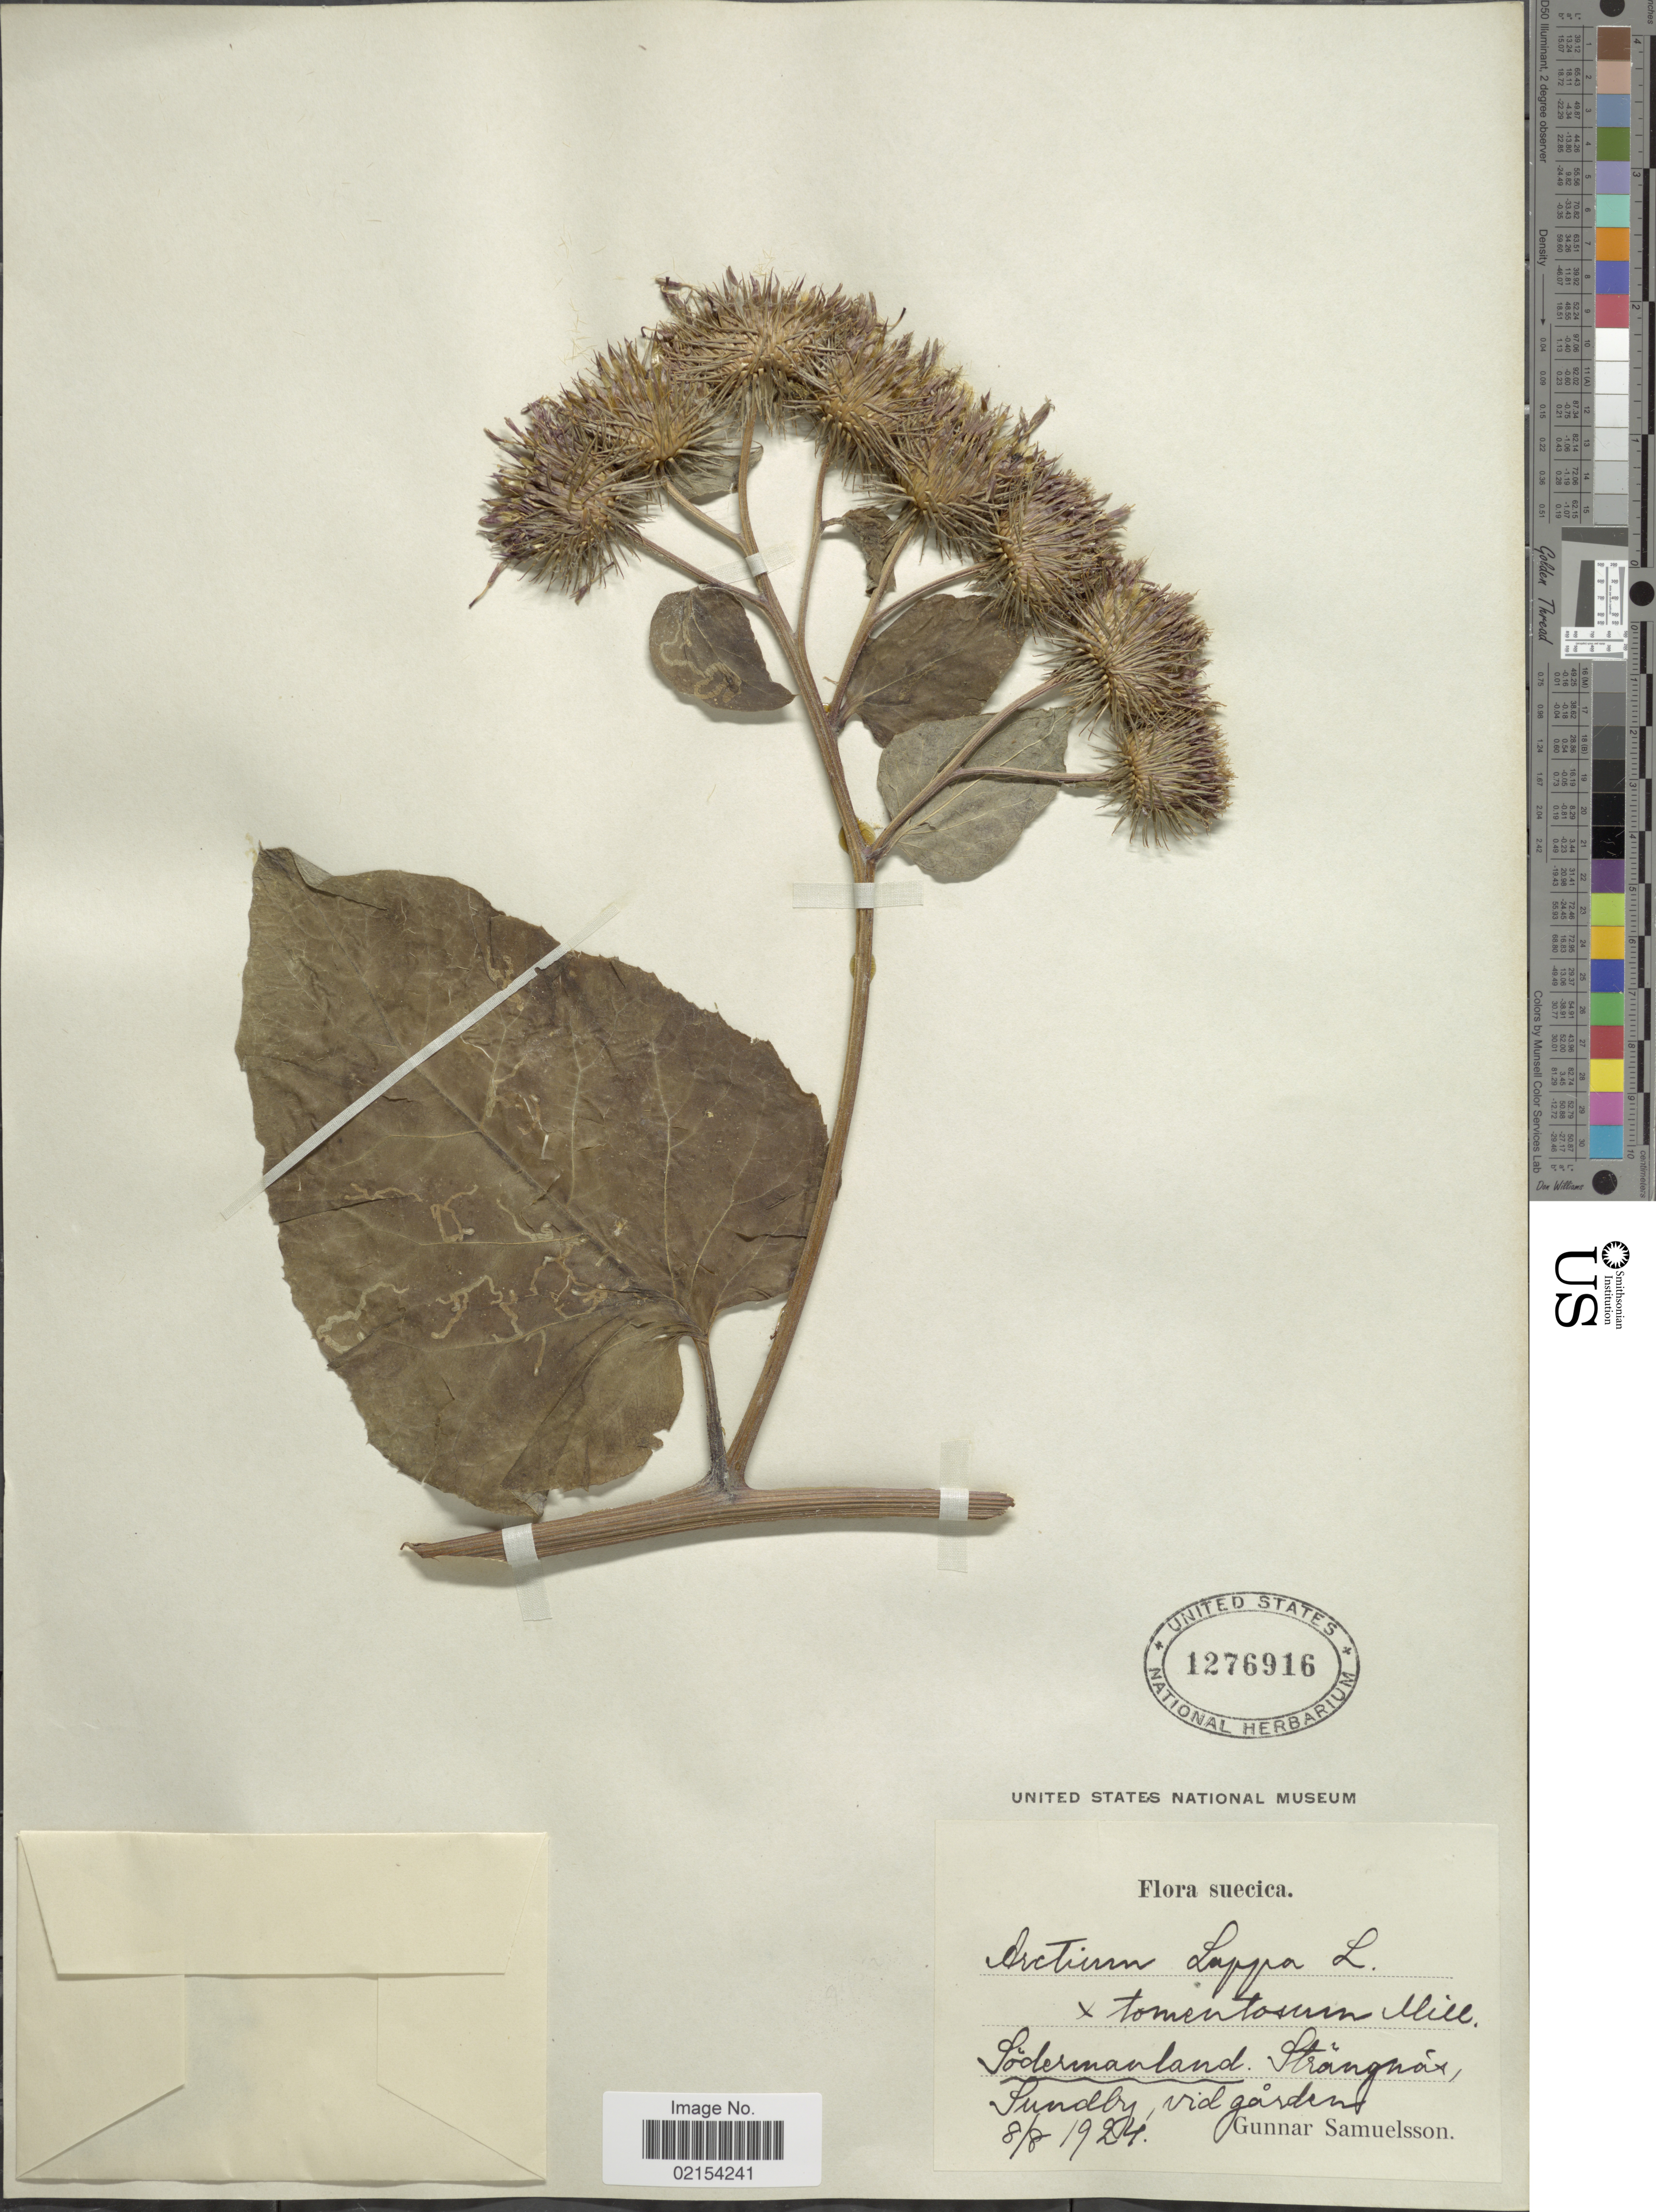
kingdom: Plantae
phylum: Tracheophyta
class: Magnoliopsida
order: Asterales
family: Asteraceae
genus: Arctium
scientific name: Arctium lappa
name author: L.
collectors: G. Samuelsson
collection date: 1924-08-08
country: Sweden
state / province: Sodermanland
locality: Sodermanland: Strangnas, Sundby, vid gardens. Suecica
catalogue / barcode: US 1276916